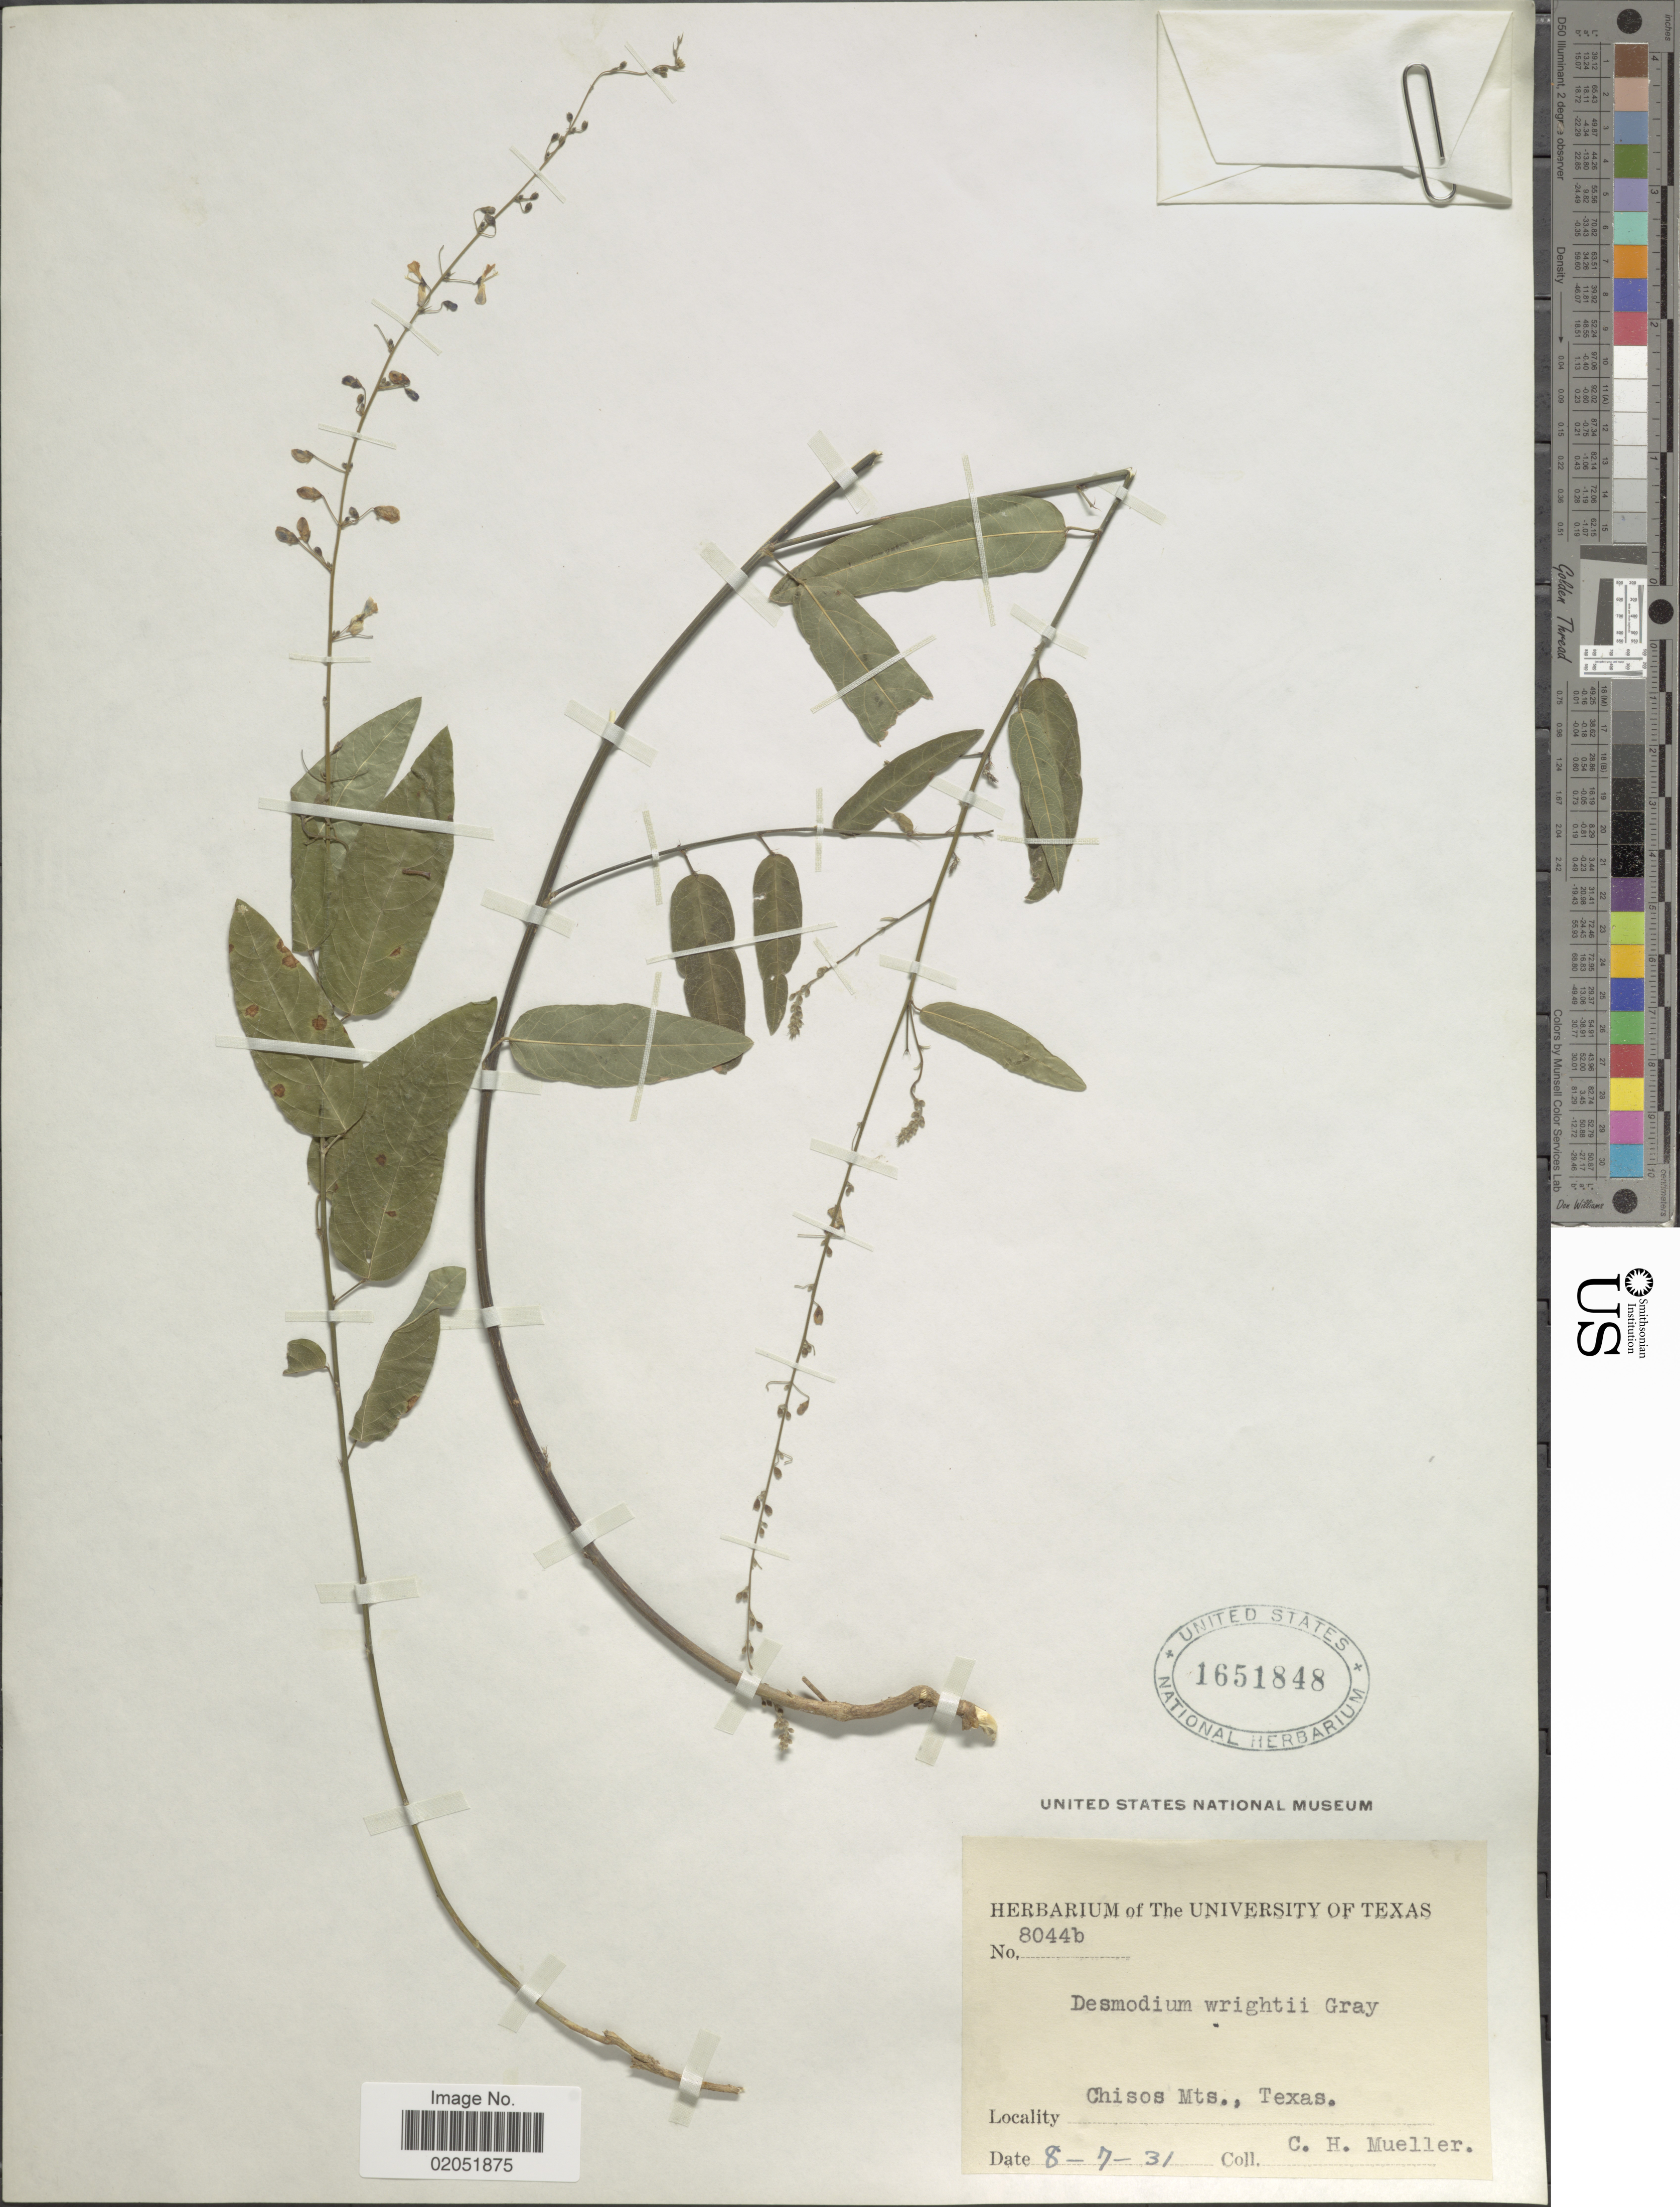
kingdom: Plantae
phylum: Tracheophyta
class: Magnoliopsida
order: Fabales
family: Fabaceae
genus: Desmodium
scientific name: Desmodium wrightii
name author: A. Gray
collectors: C. H. Mueller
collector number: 8044b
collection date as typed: Transcribed d/m/y: 7/8/31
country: United States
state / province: Texas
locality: Chisos Mts., Texas.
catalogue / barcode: US 1651848